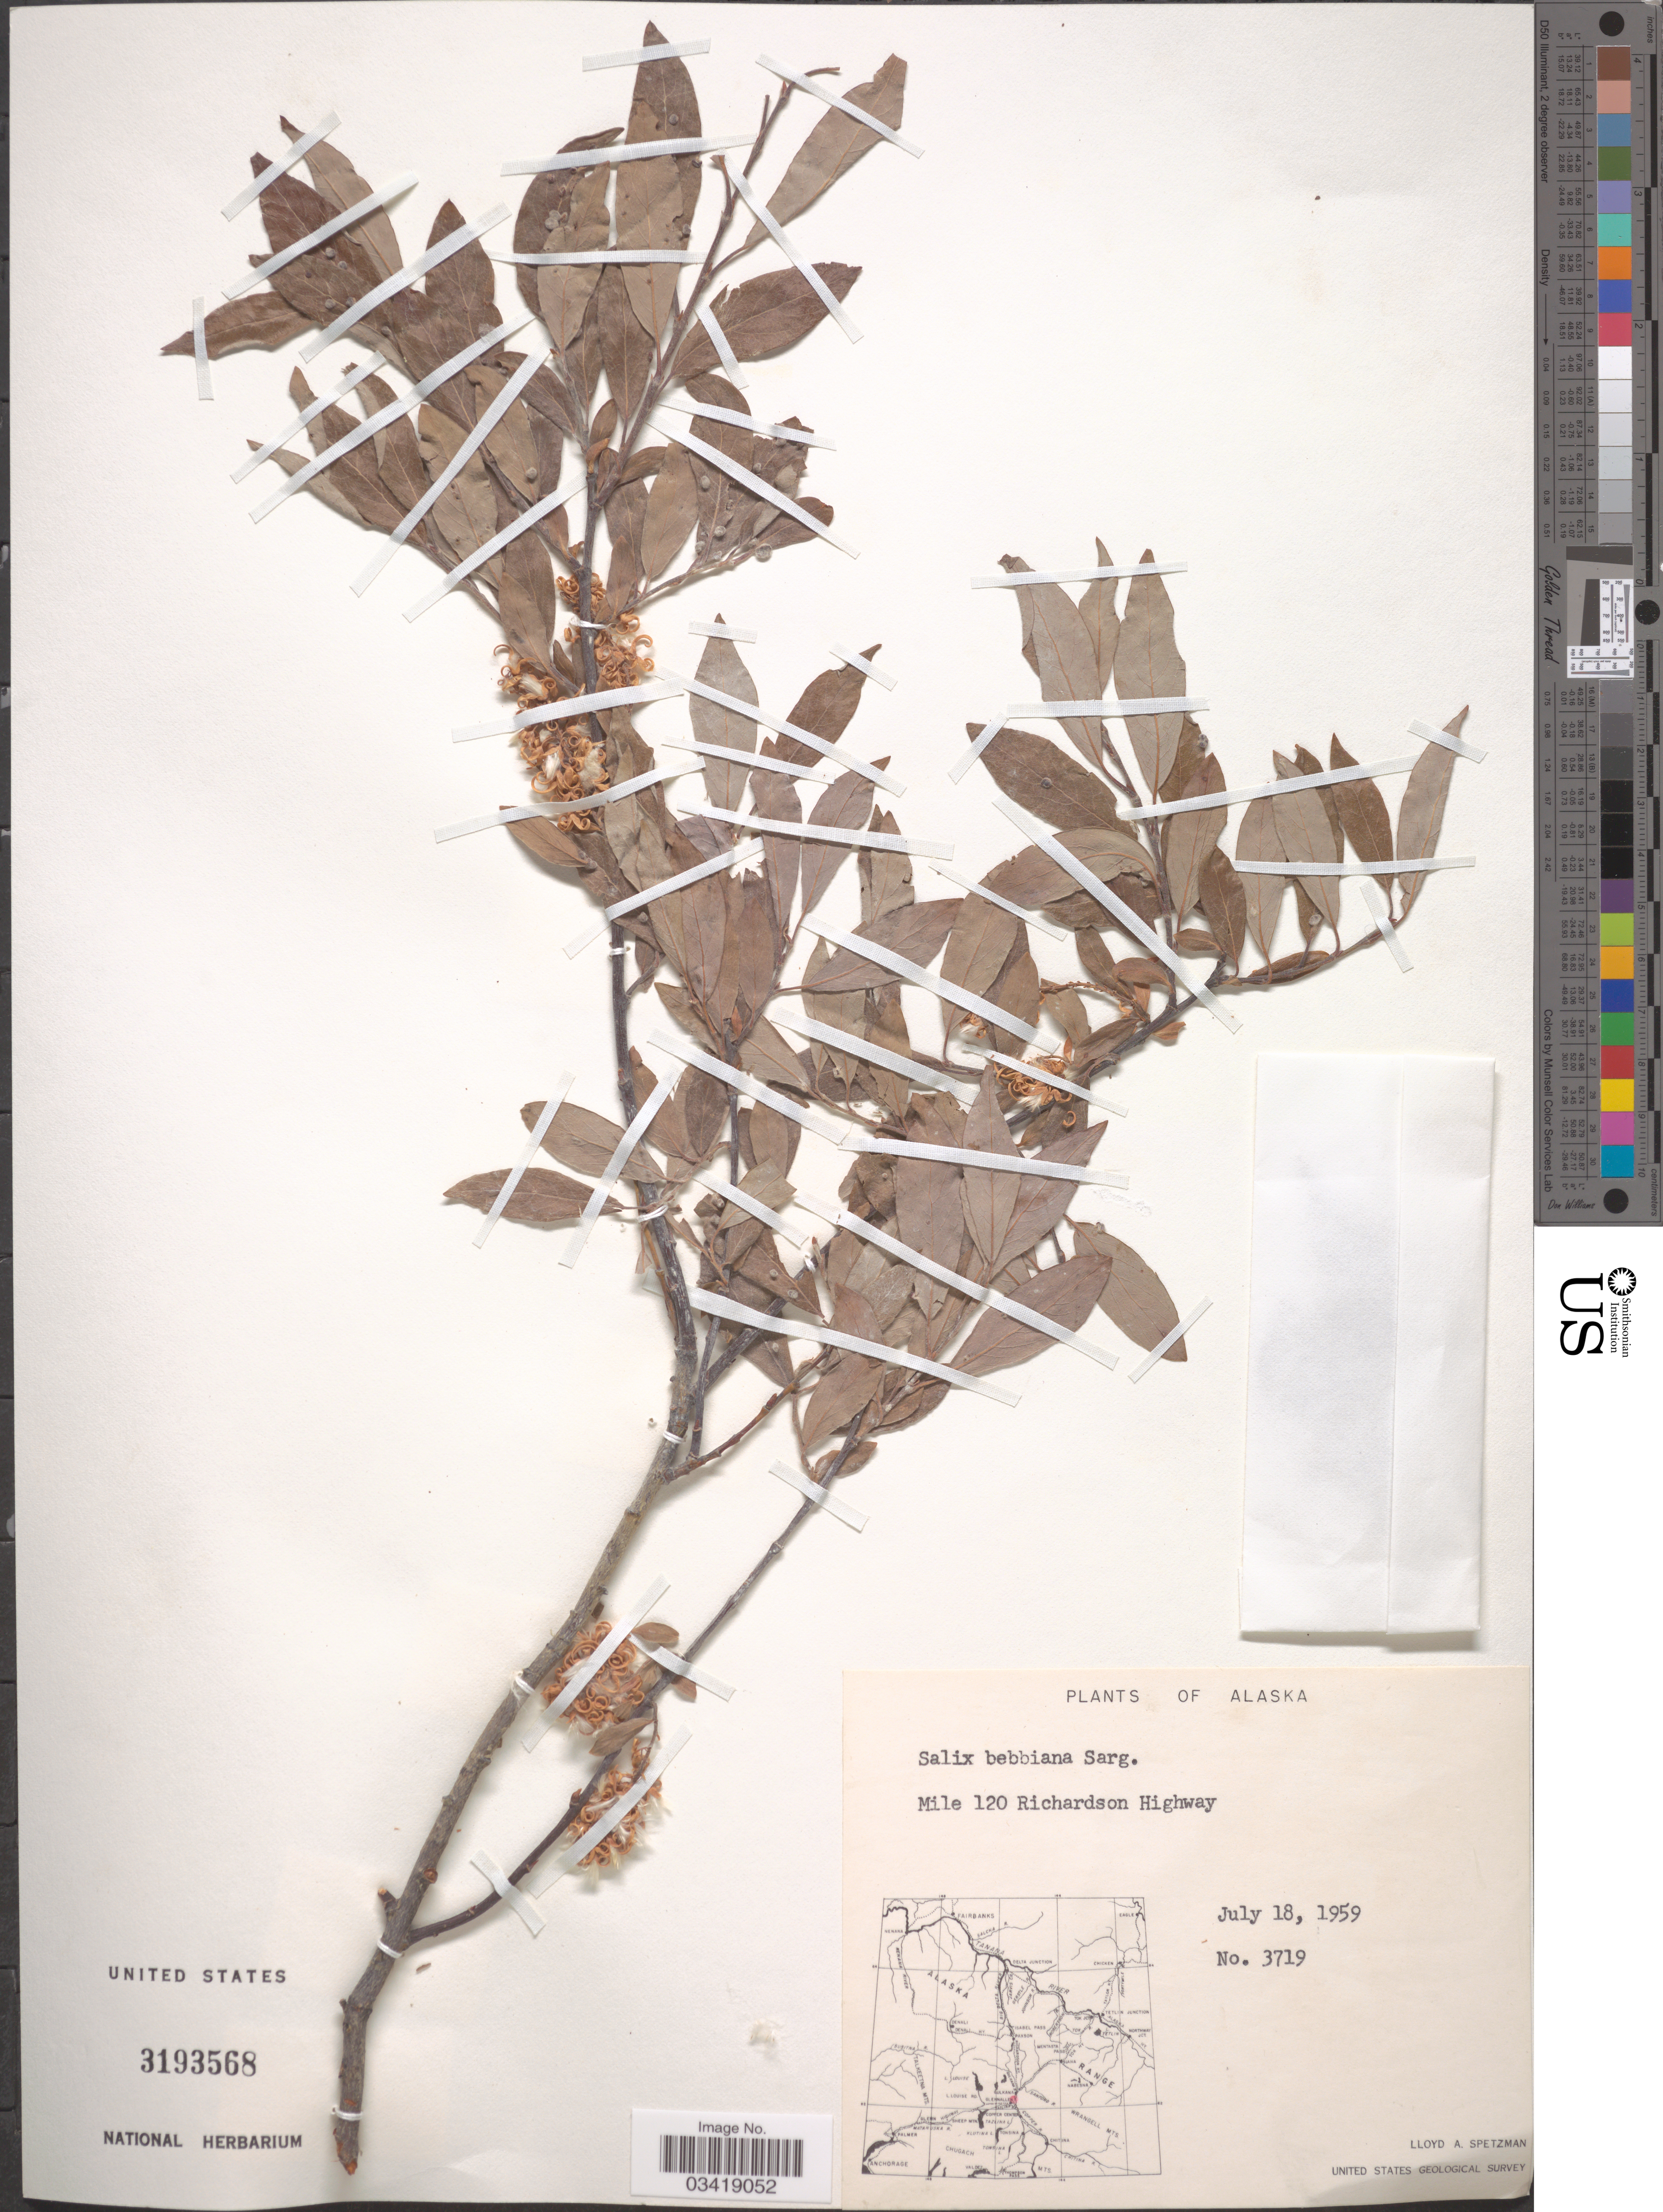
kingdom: Plantae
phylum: Tracheophyta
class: Magnoliopsida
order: Malpighiales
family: Salicaceae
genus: Salix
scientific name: Salix bebbiana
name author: Sarg.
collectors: L. Spetzman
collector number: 3719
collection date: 1959-07-18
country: United States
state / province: Alaska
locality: Mile 120 Richardson Highway.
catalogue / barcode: US 3193568